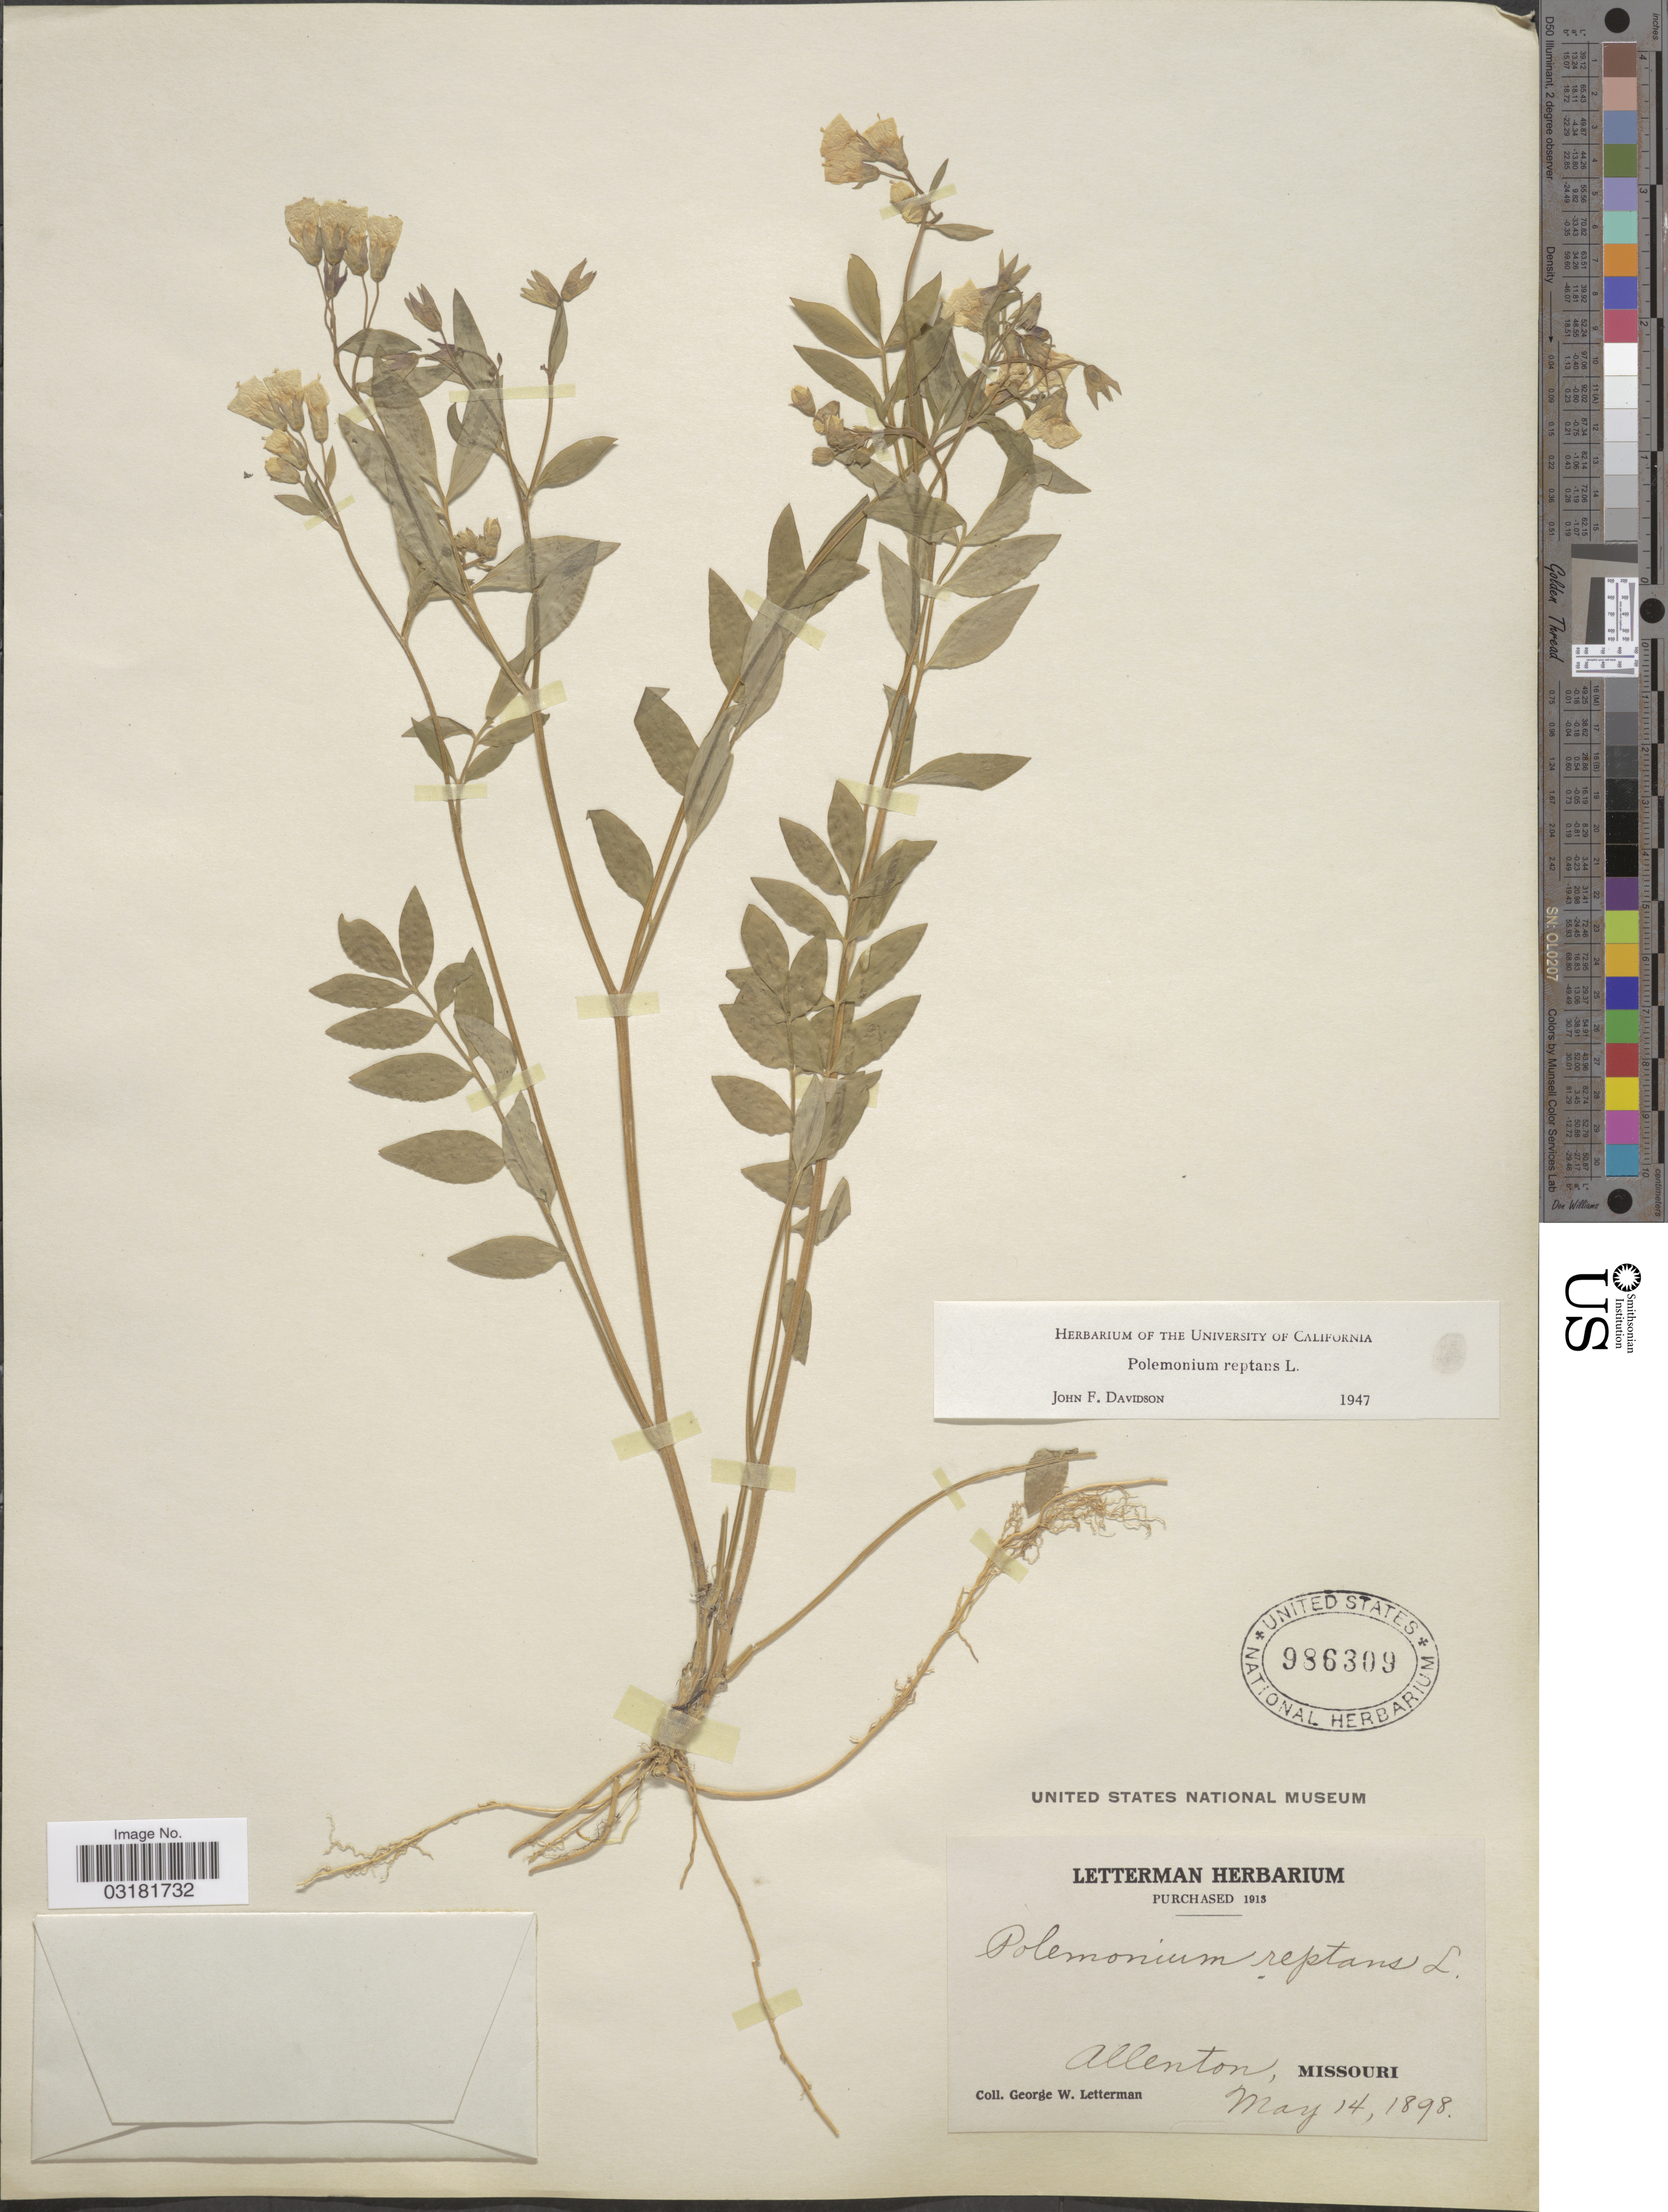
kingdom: Plantae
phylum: Tracheophyta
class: Magnoliopsida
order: Ericales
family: Polemoniaceae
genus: Polemonium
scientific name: Polemonium reptans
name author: L.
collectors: G. W. Letterman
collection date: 1898-05-14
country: United States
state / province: Missouri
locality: Allenton.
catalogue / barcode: US 986309